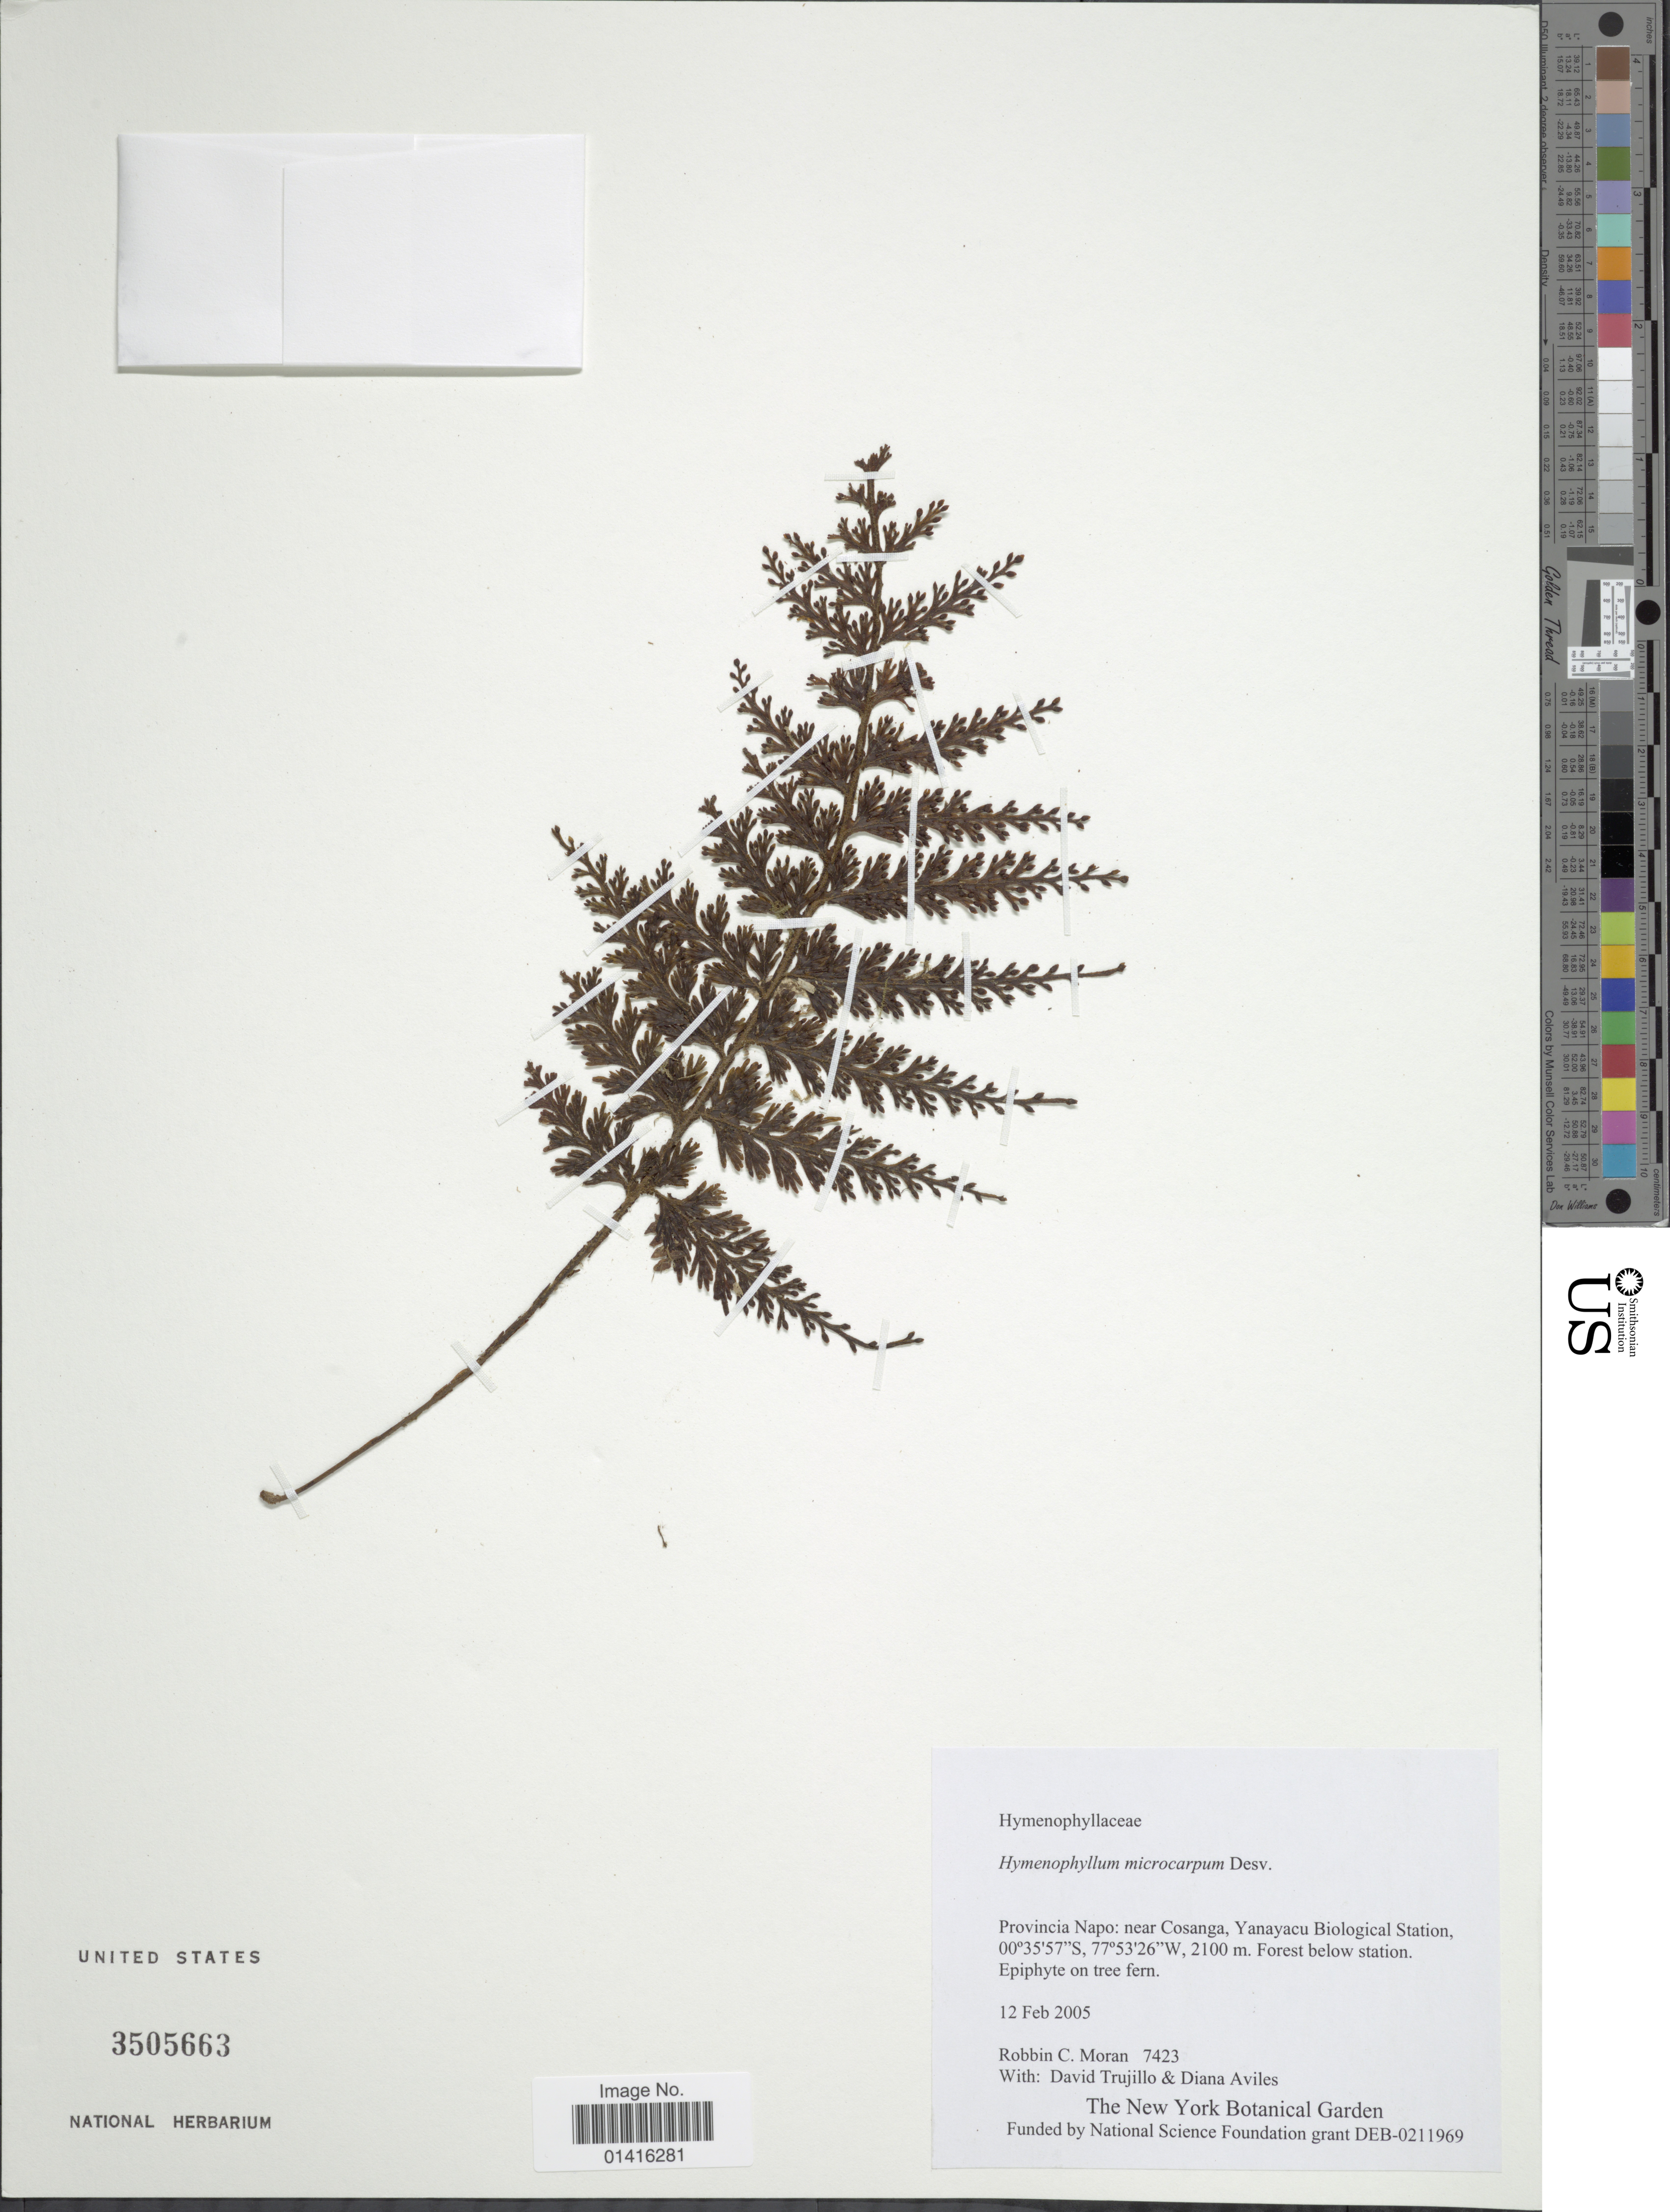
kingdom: Plantae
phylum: Tracheophyta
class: Polypodiopsida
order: Hymenophyllales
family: Hymenophyllaceae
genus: Hymenophyllum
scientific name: Hymenophyllum microcarpum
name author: (Desv.) Lellinger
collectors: R. C. Moran, D. Trujillo & D. Aviles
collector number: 7423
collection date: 2005-02-12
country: Ecuador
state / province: Napo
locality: Near Cosanga, Yanyacu Biological Station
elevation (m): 2100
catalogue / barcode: US 3505663